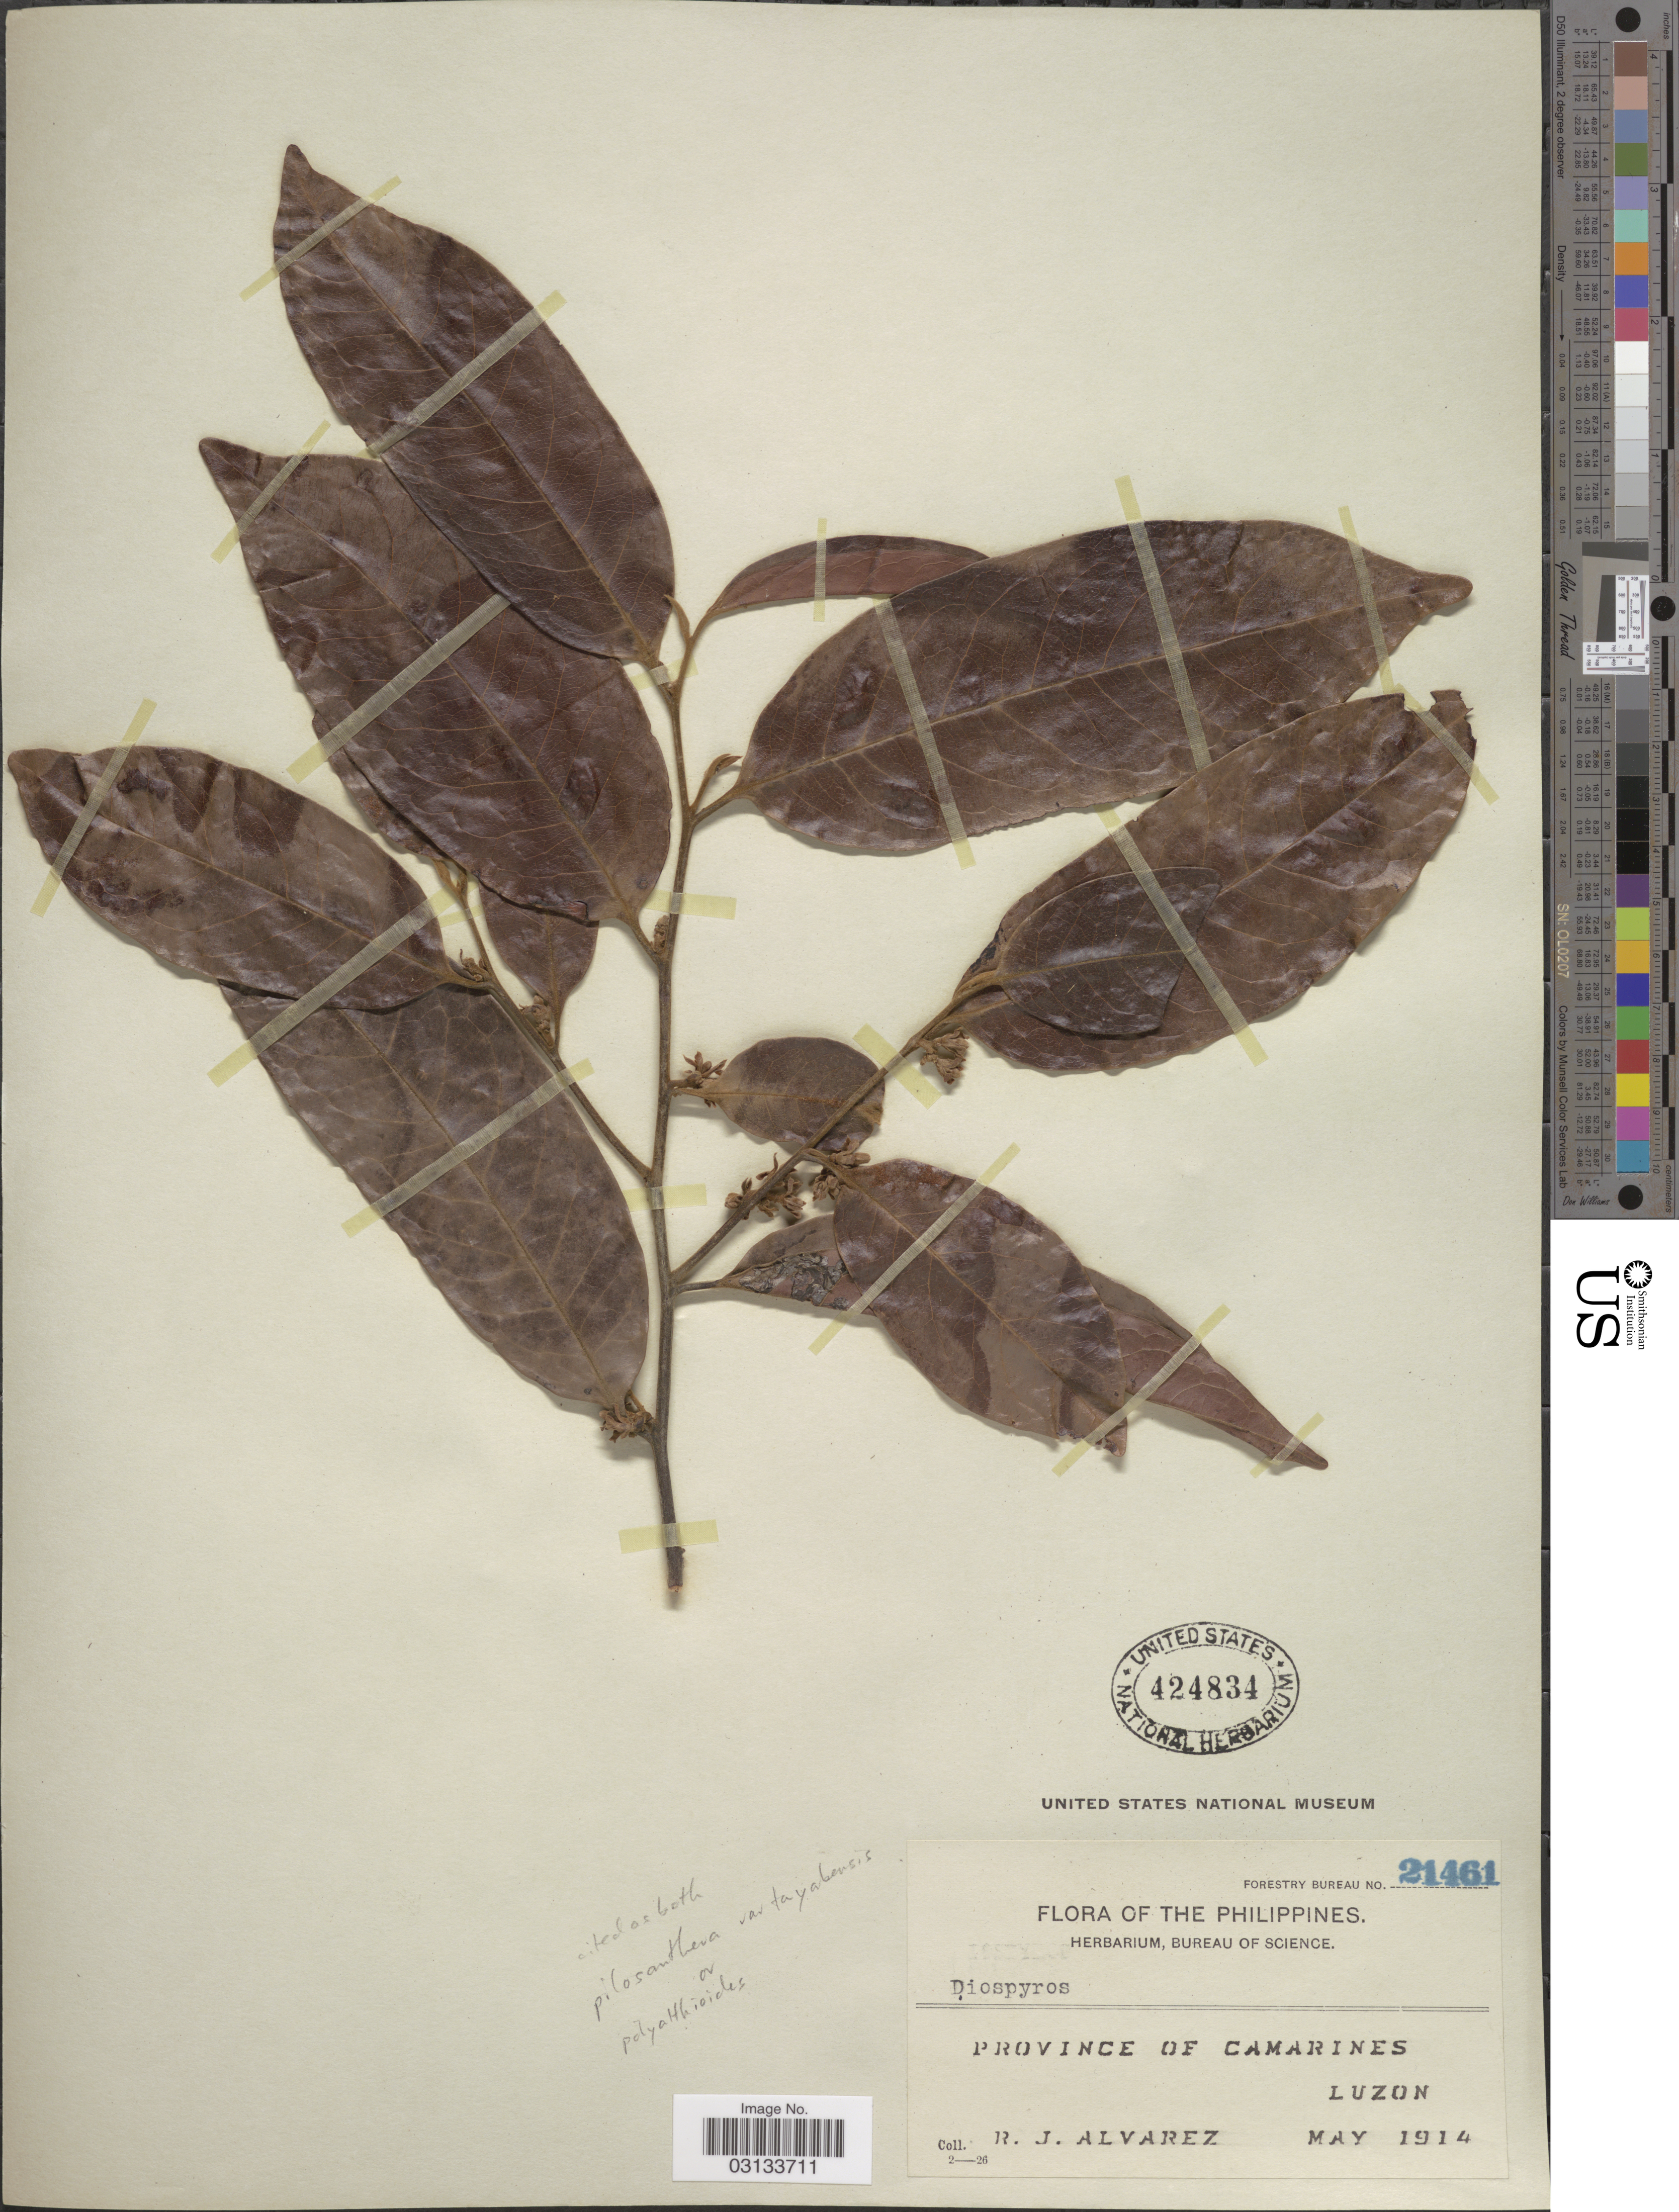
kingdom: Plantae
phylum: Tracheophyta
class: Magnoliopsida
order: Ericales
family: Ebenaceae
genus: Diospyros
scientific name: Diospyros pilosanthera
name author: Blanco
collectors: R. Alvarez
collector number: Forestry Bureau 21461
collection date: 1914-05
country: Philippines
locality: Province of Camarines. Luzon.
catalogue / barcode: US 424834